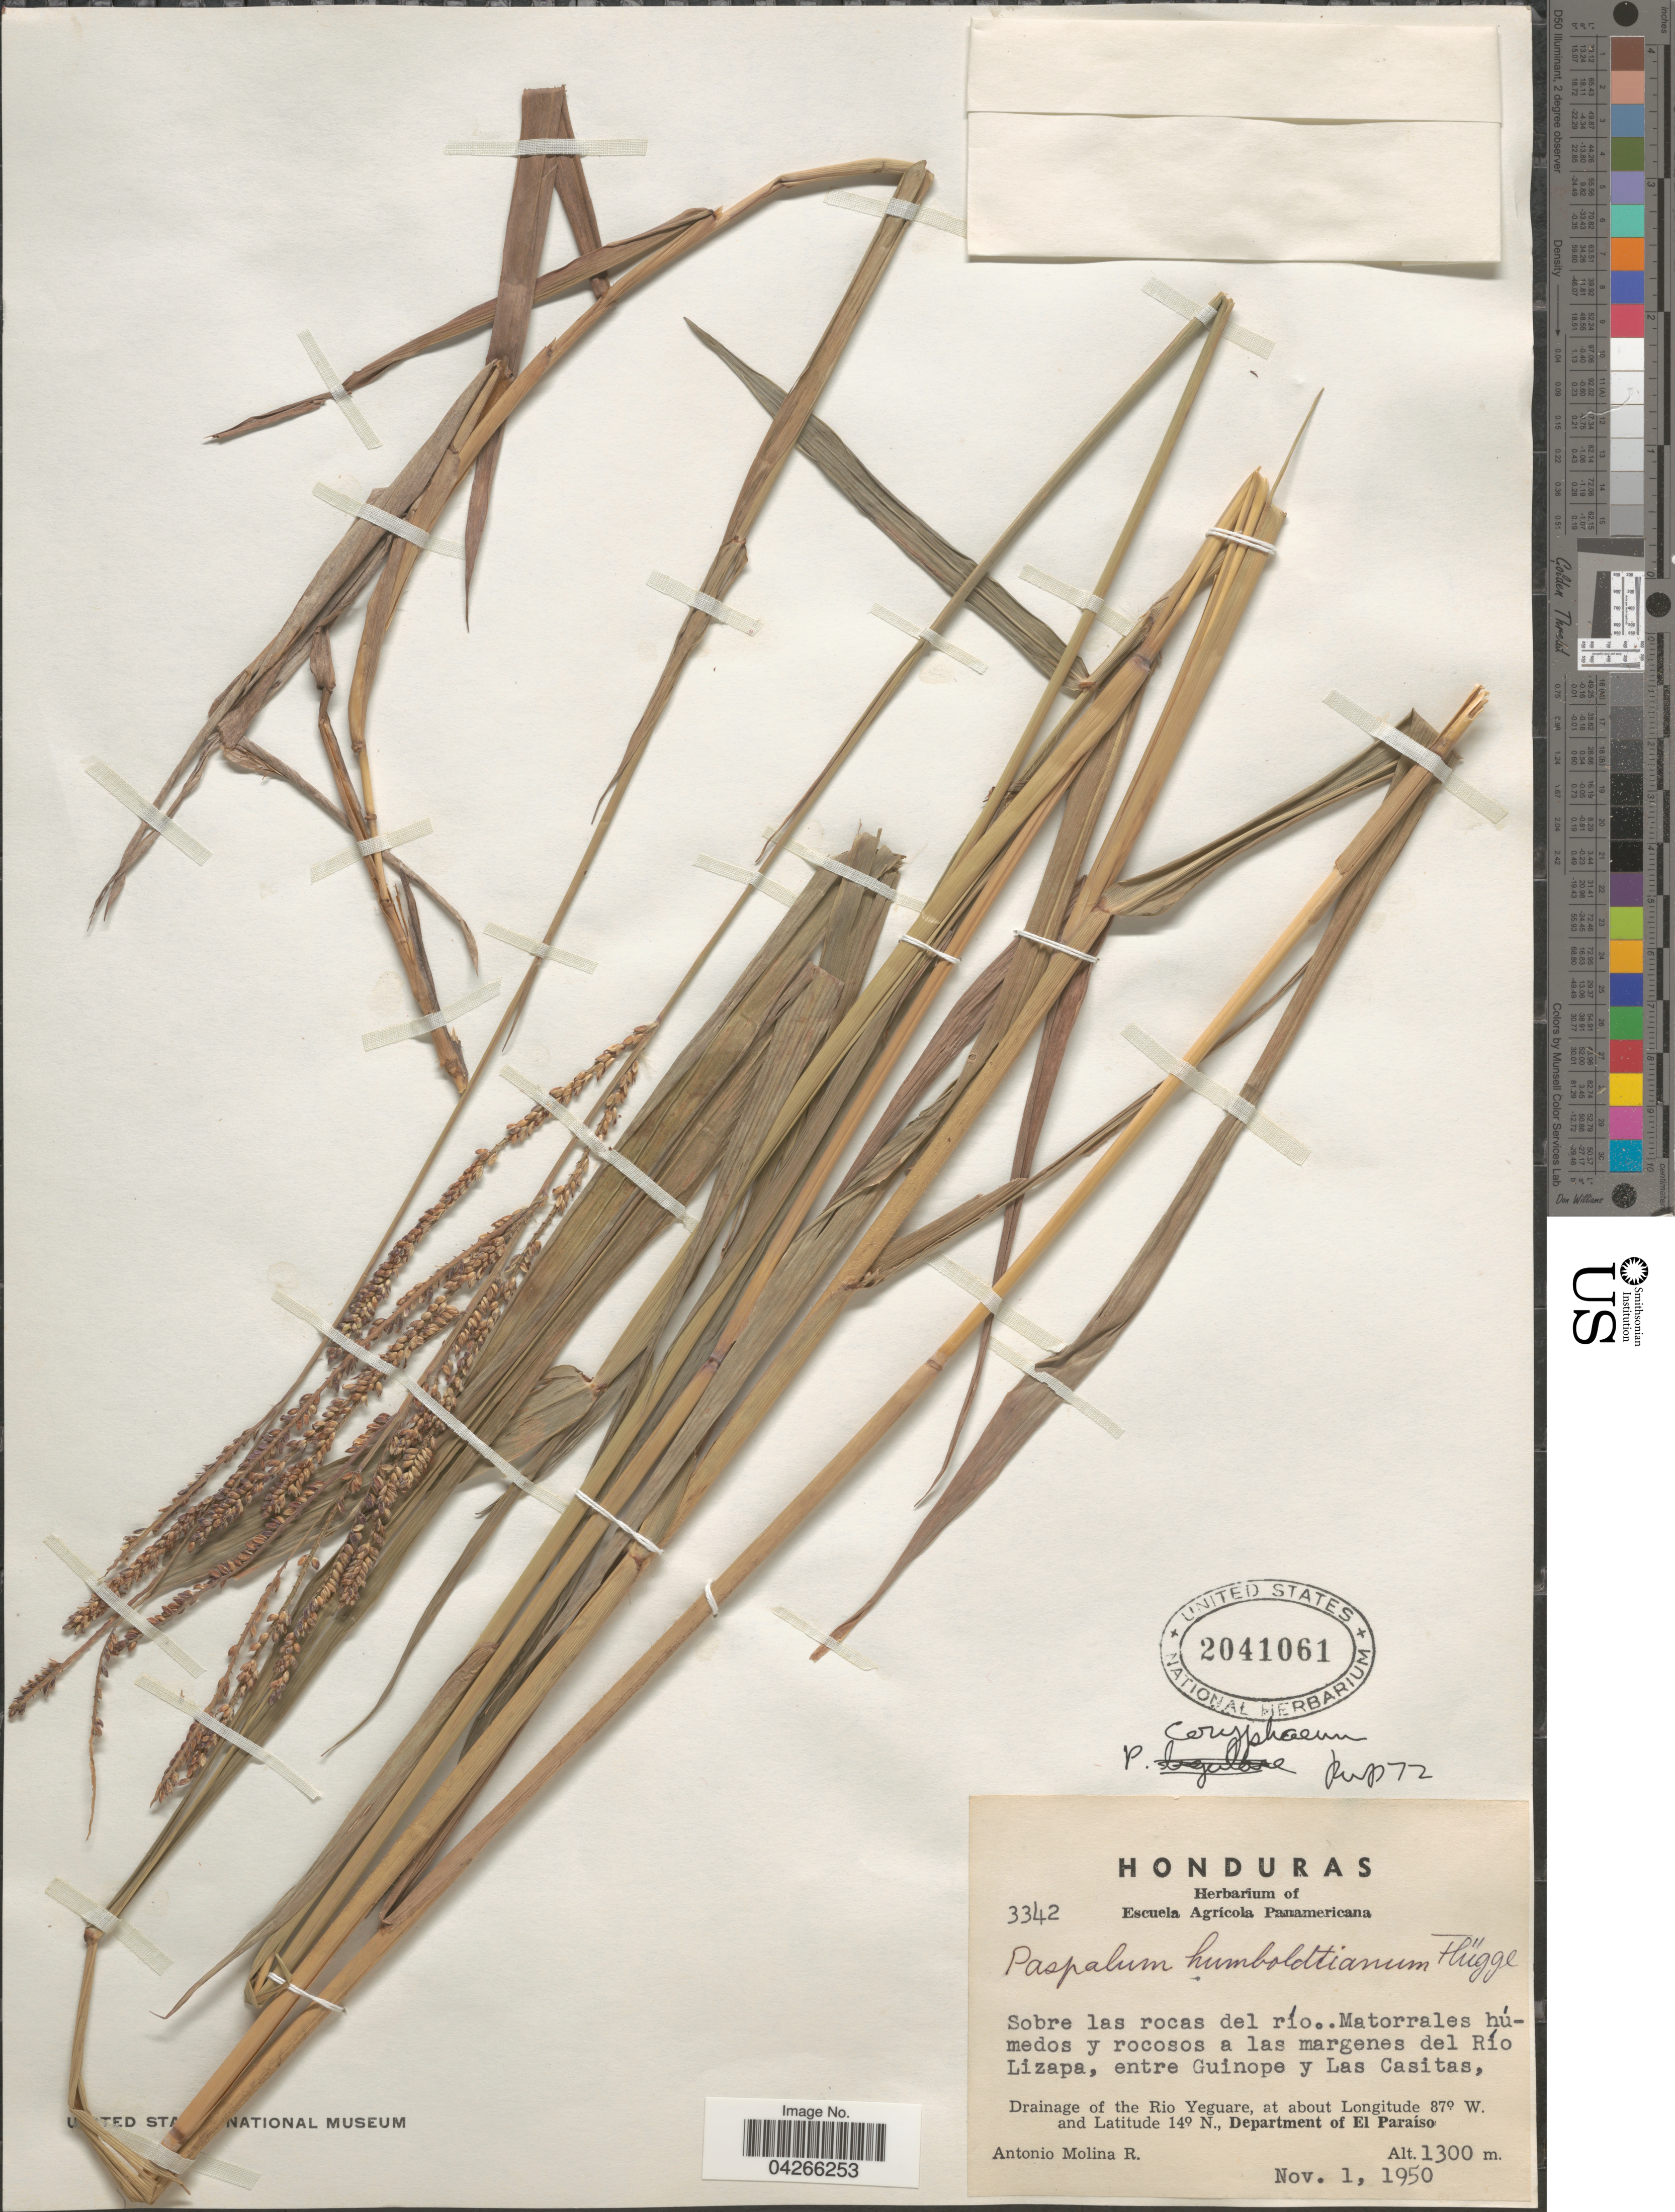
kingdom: Plantae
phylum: Tracheophyta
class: Liliopsida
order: Poales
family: Poaceae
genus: Paspalum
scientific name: Paspalum coryphaeum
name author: Trin.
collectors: A. Molina R.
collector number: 3342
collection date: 1950-11-01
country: Honduras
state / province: El Paraiso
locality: Sobre las rocas del río. Matorrales húmedos y rocosos a las margenes del Río Lizapa, entre Guinope y Las Casitas. Drainage of the Rio Yeguare, Department of El Paraíso.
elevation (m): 1300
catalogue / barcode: US 2041061